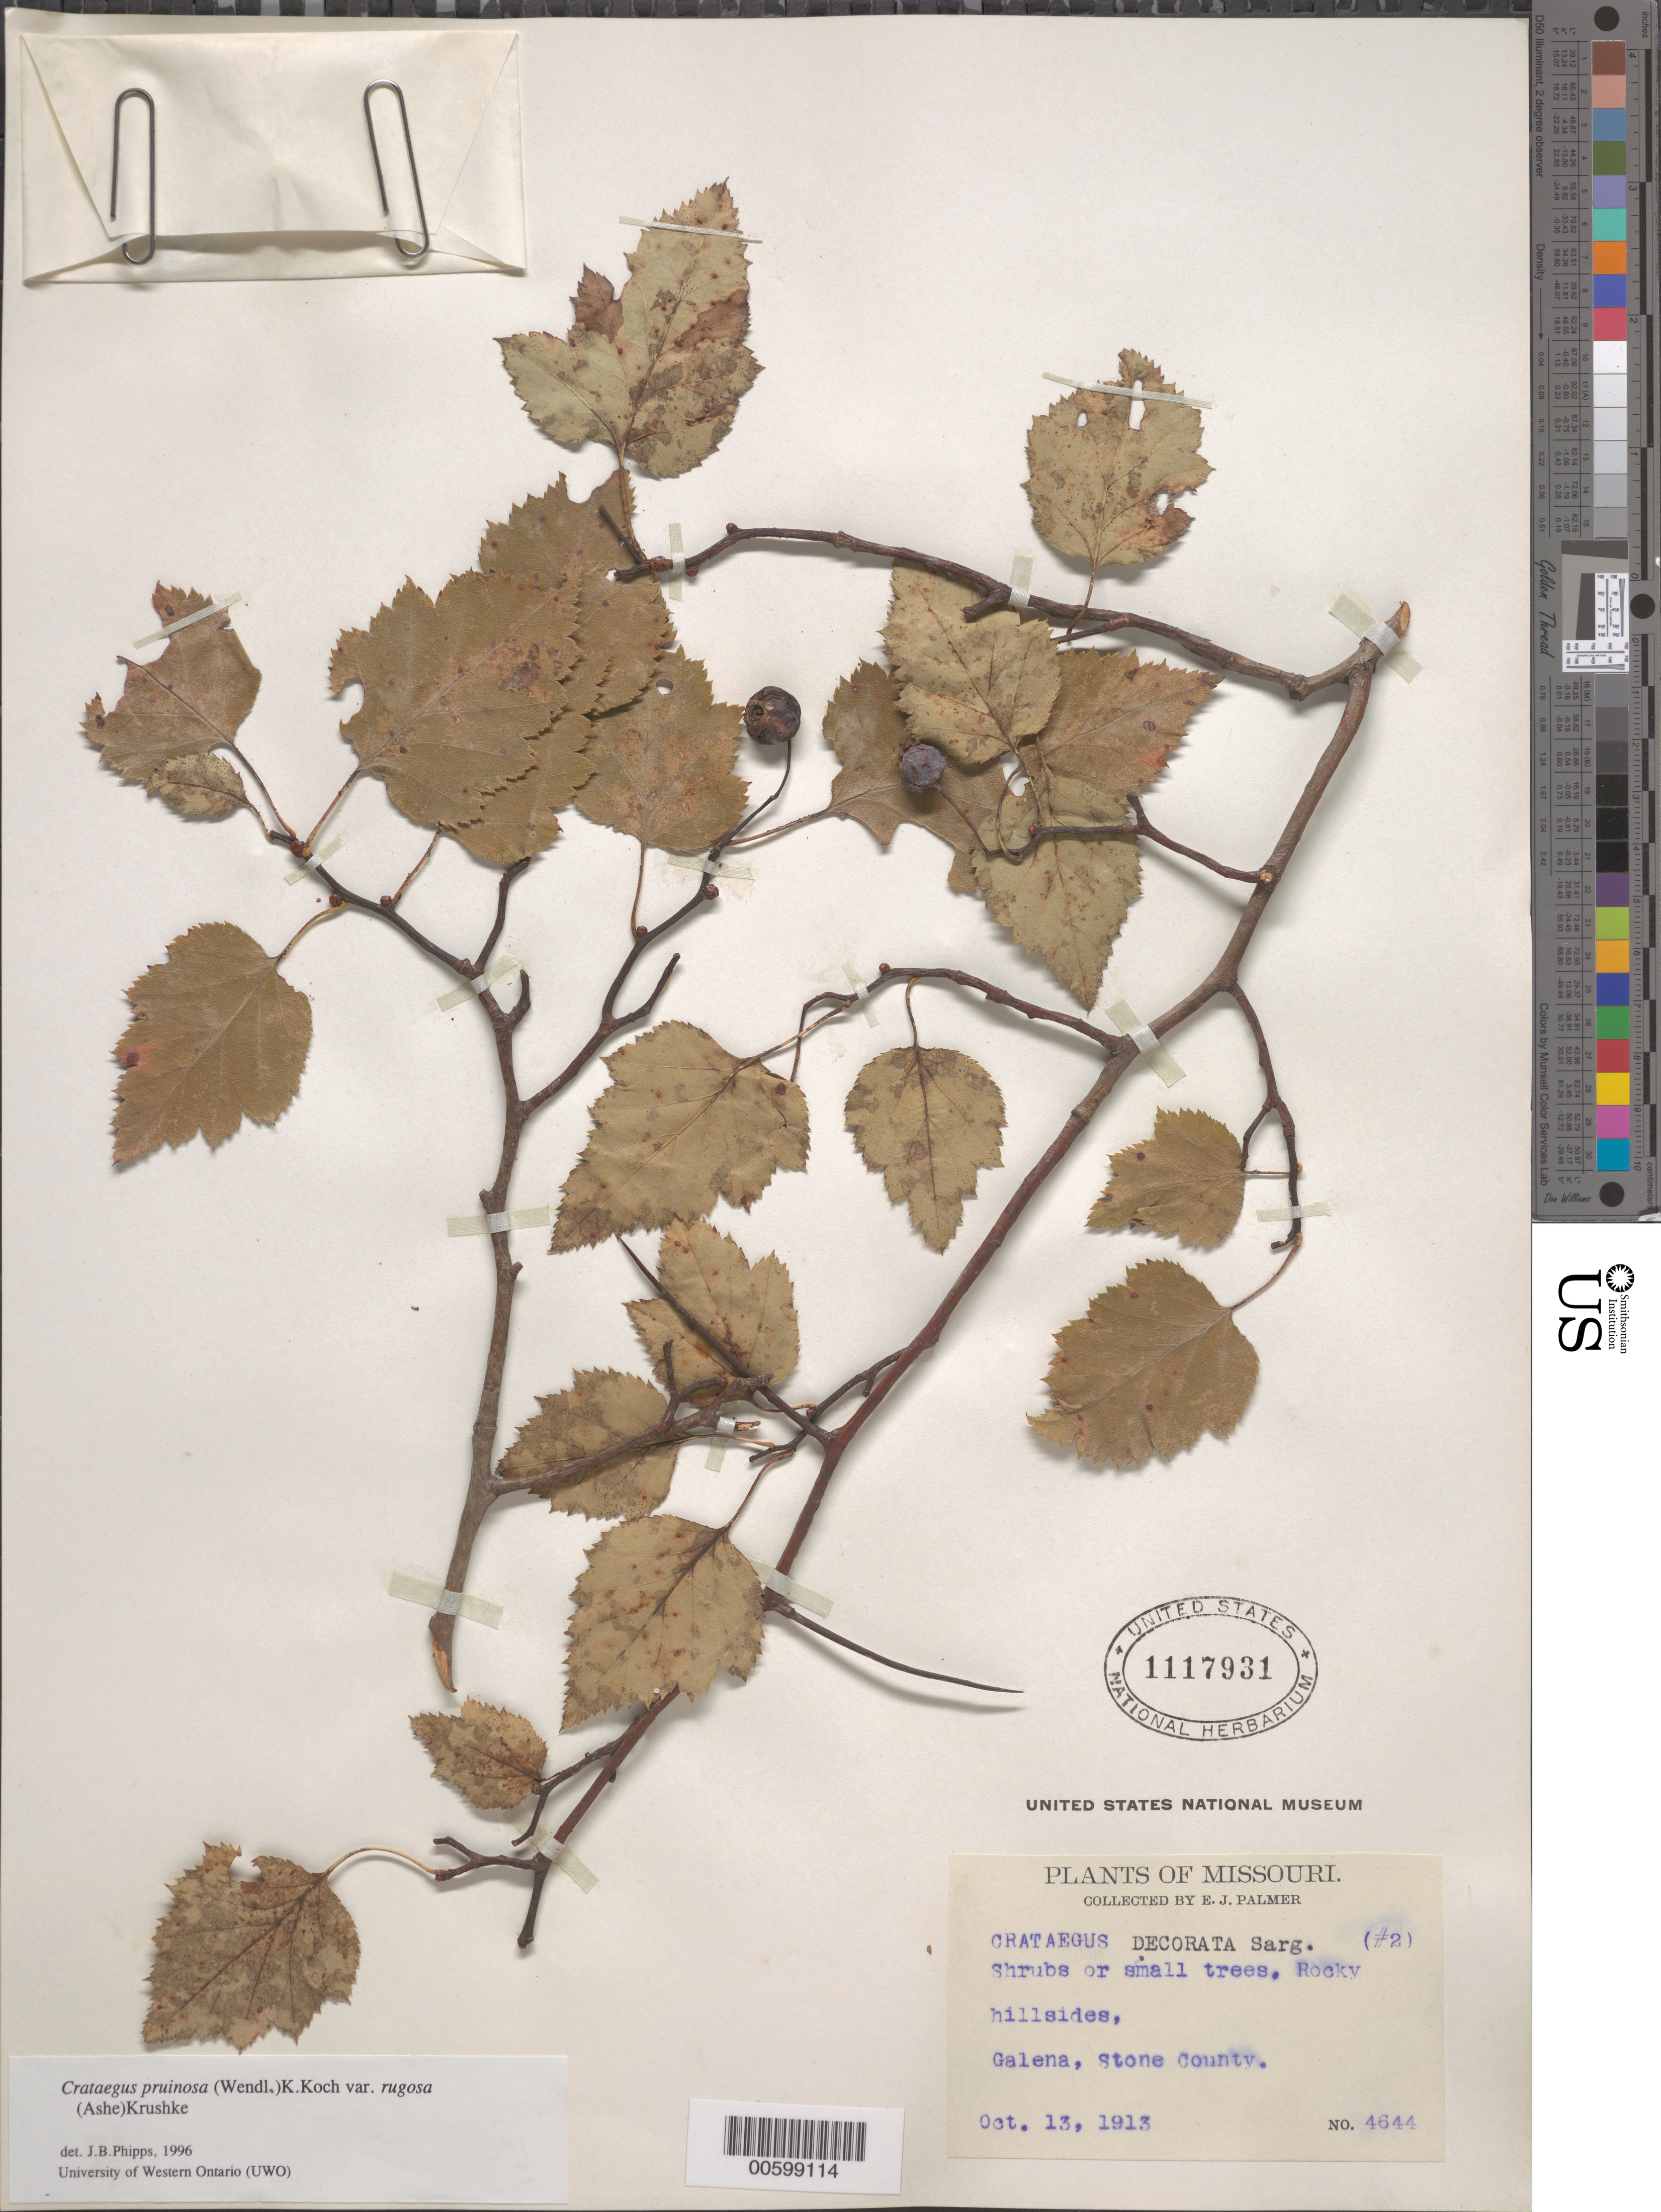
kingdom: Plantae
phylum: Tracheophyta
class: Magnoliopsida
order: Rosales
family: Rosaceae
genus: Crataegus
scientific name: Crataegus pruinosa var. rugosa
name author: (Ashe) Kruschke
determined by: Phipps, James B., (UWO), University of Western Ontario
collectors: E. J. Palmer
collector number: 4644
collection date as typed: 13 Oct 1913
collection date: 1913-10-13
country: United States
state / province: Missouri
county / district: Stone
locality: Galena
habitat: Rocky hillsides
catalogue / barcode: US 1117931